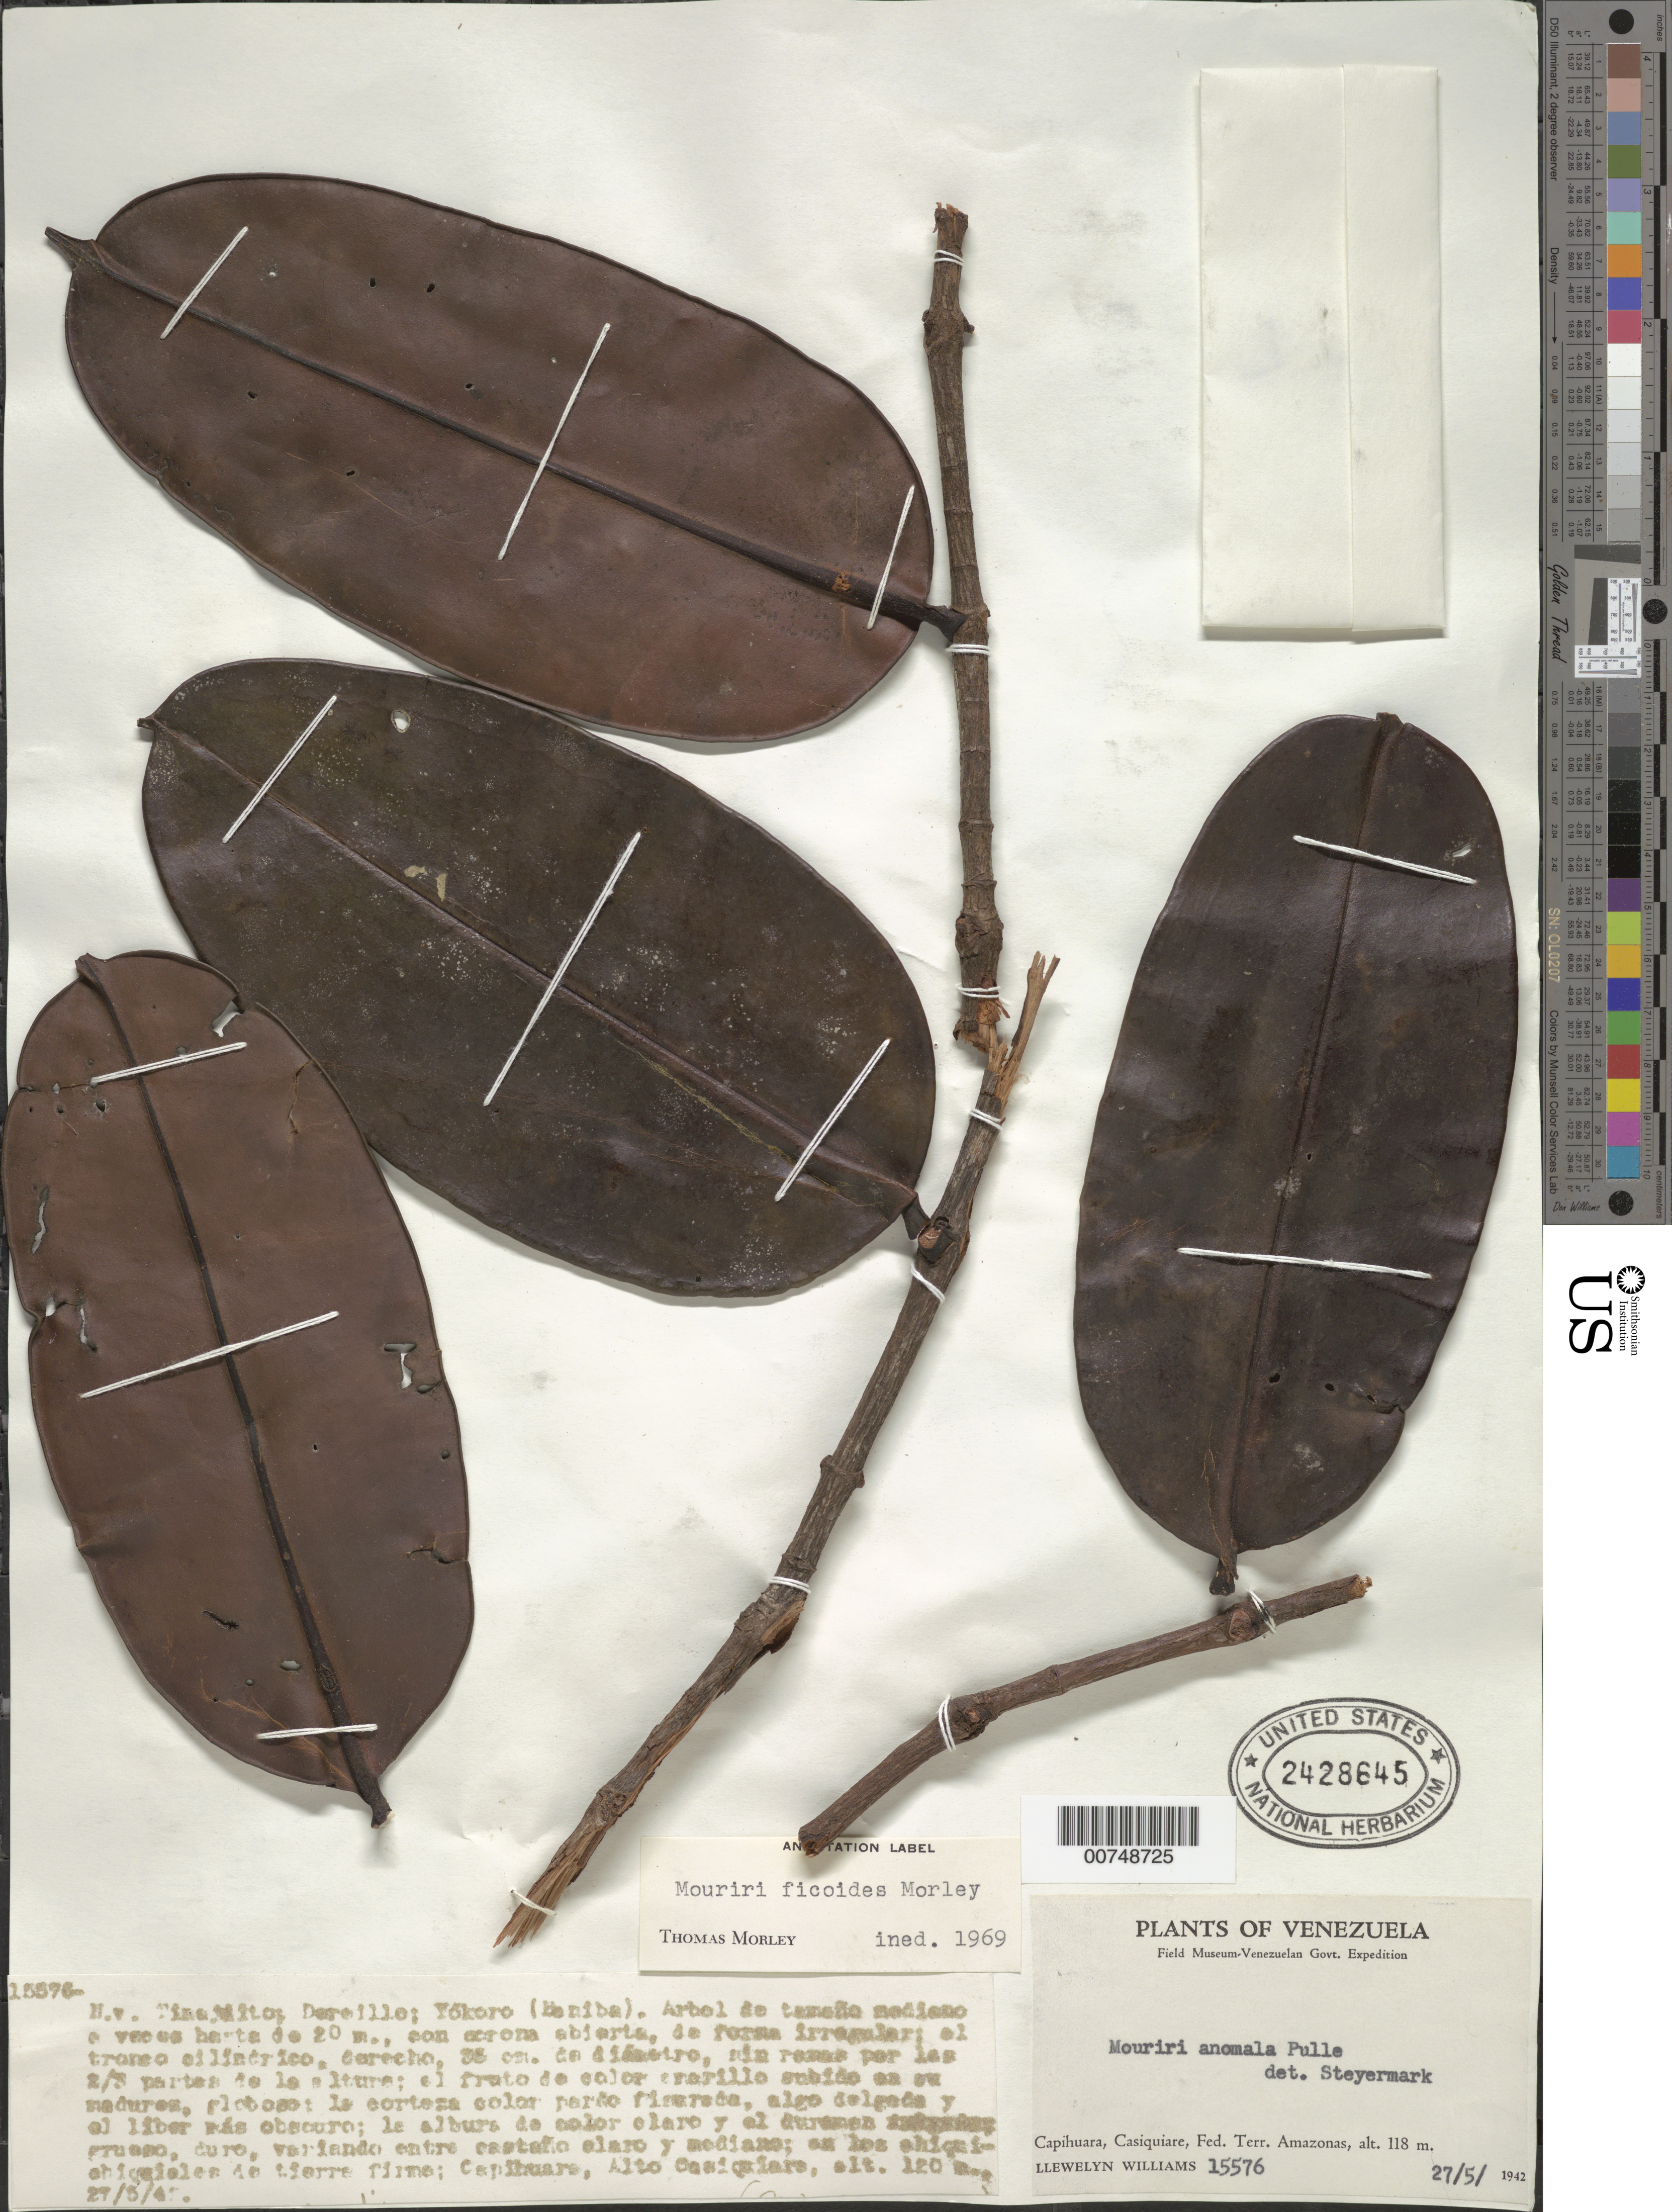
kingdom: Plantae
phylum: Tracheophyta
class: Magnoliopsida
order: Myrtales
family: Melastomataceae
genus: Mouriri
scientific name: Mouriri ficoides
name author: Morley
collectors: Ll. Williams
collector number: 15576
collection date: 1942-05-27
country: Venezuela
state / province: Amazonas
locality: Capihuara, Casiquiare, Fed. Terr. Amazonas.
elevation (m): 118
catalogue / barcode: US 2428645